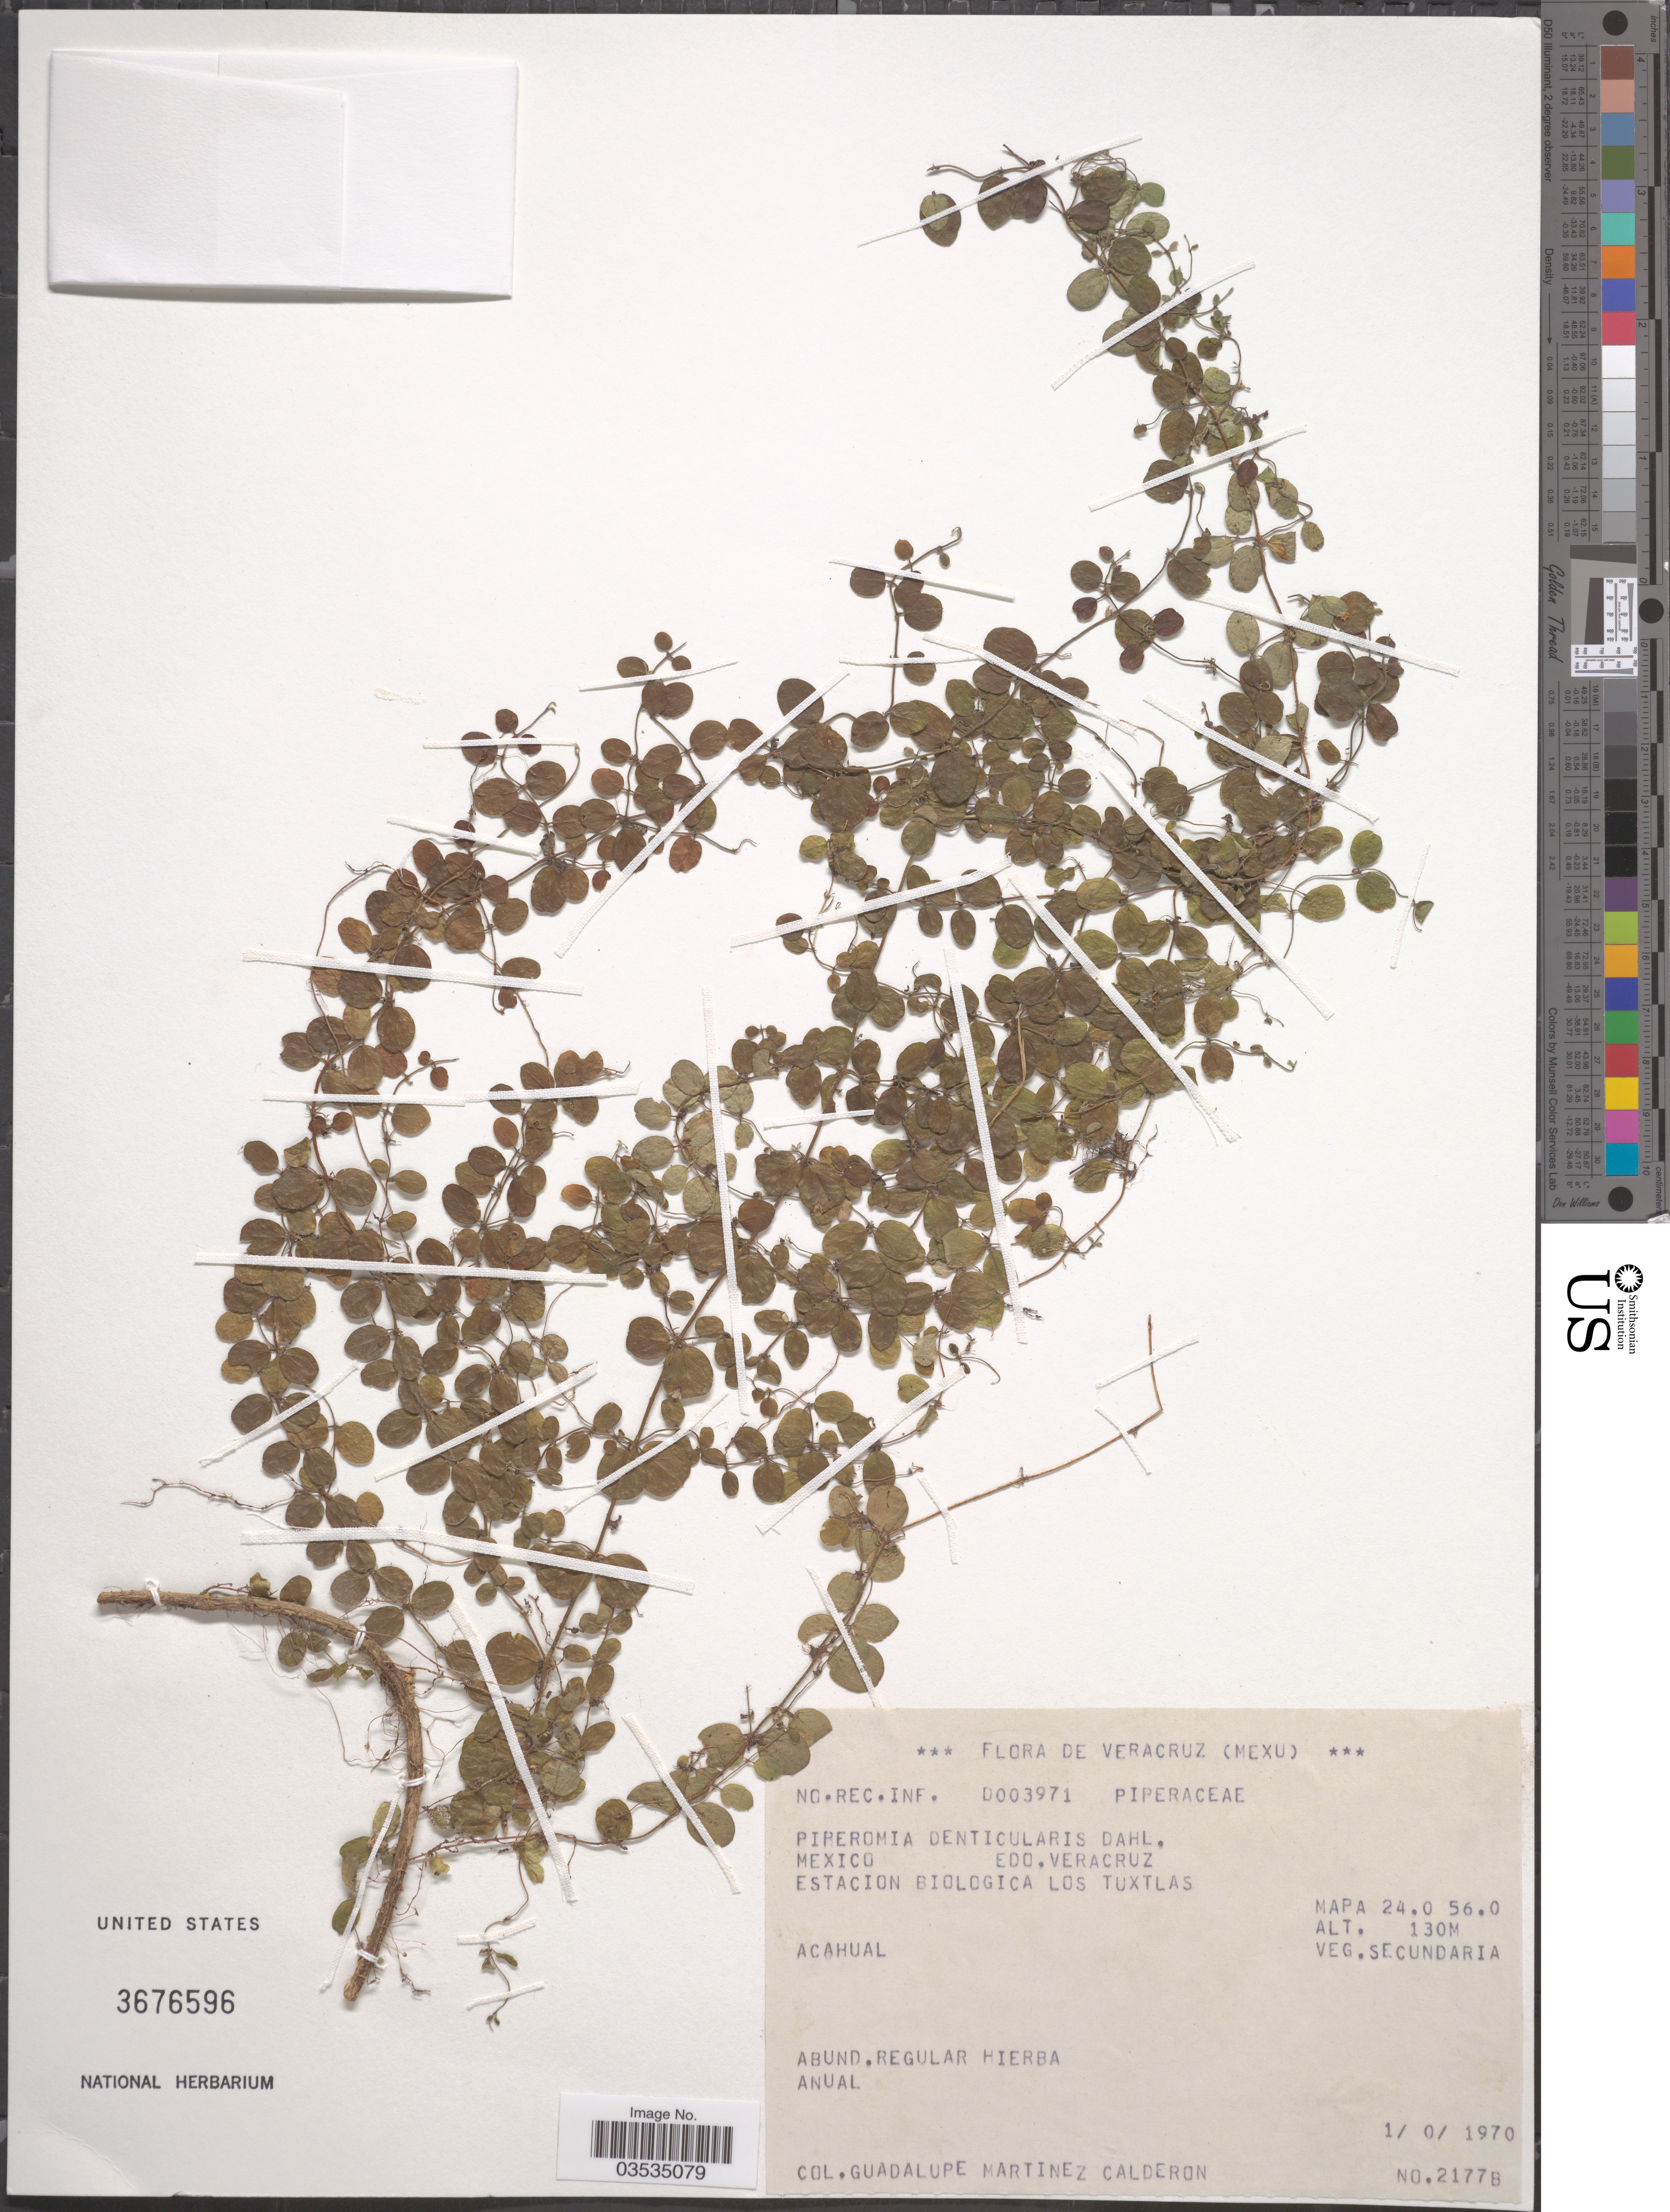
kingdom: Plantae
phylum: Tracheophyta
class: Magnoliopsida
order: Piperales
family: Piperaceae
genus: Peperomia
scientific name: Peperomia denticularis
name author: Dahl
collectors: G. Martinez-C.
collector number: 2177B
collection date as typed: Transcribed d/m/y: 1/0/1970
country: Mexico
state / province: Veracruz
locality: Veracruz. Edo. Veracruz. Estacion Biologica Los Tuxtlas. Mapa 24.0 56.0. Acahual [unsure placement]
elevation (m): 130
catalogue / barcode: US 3676596